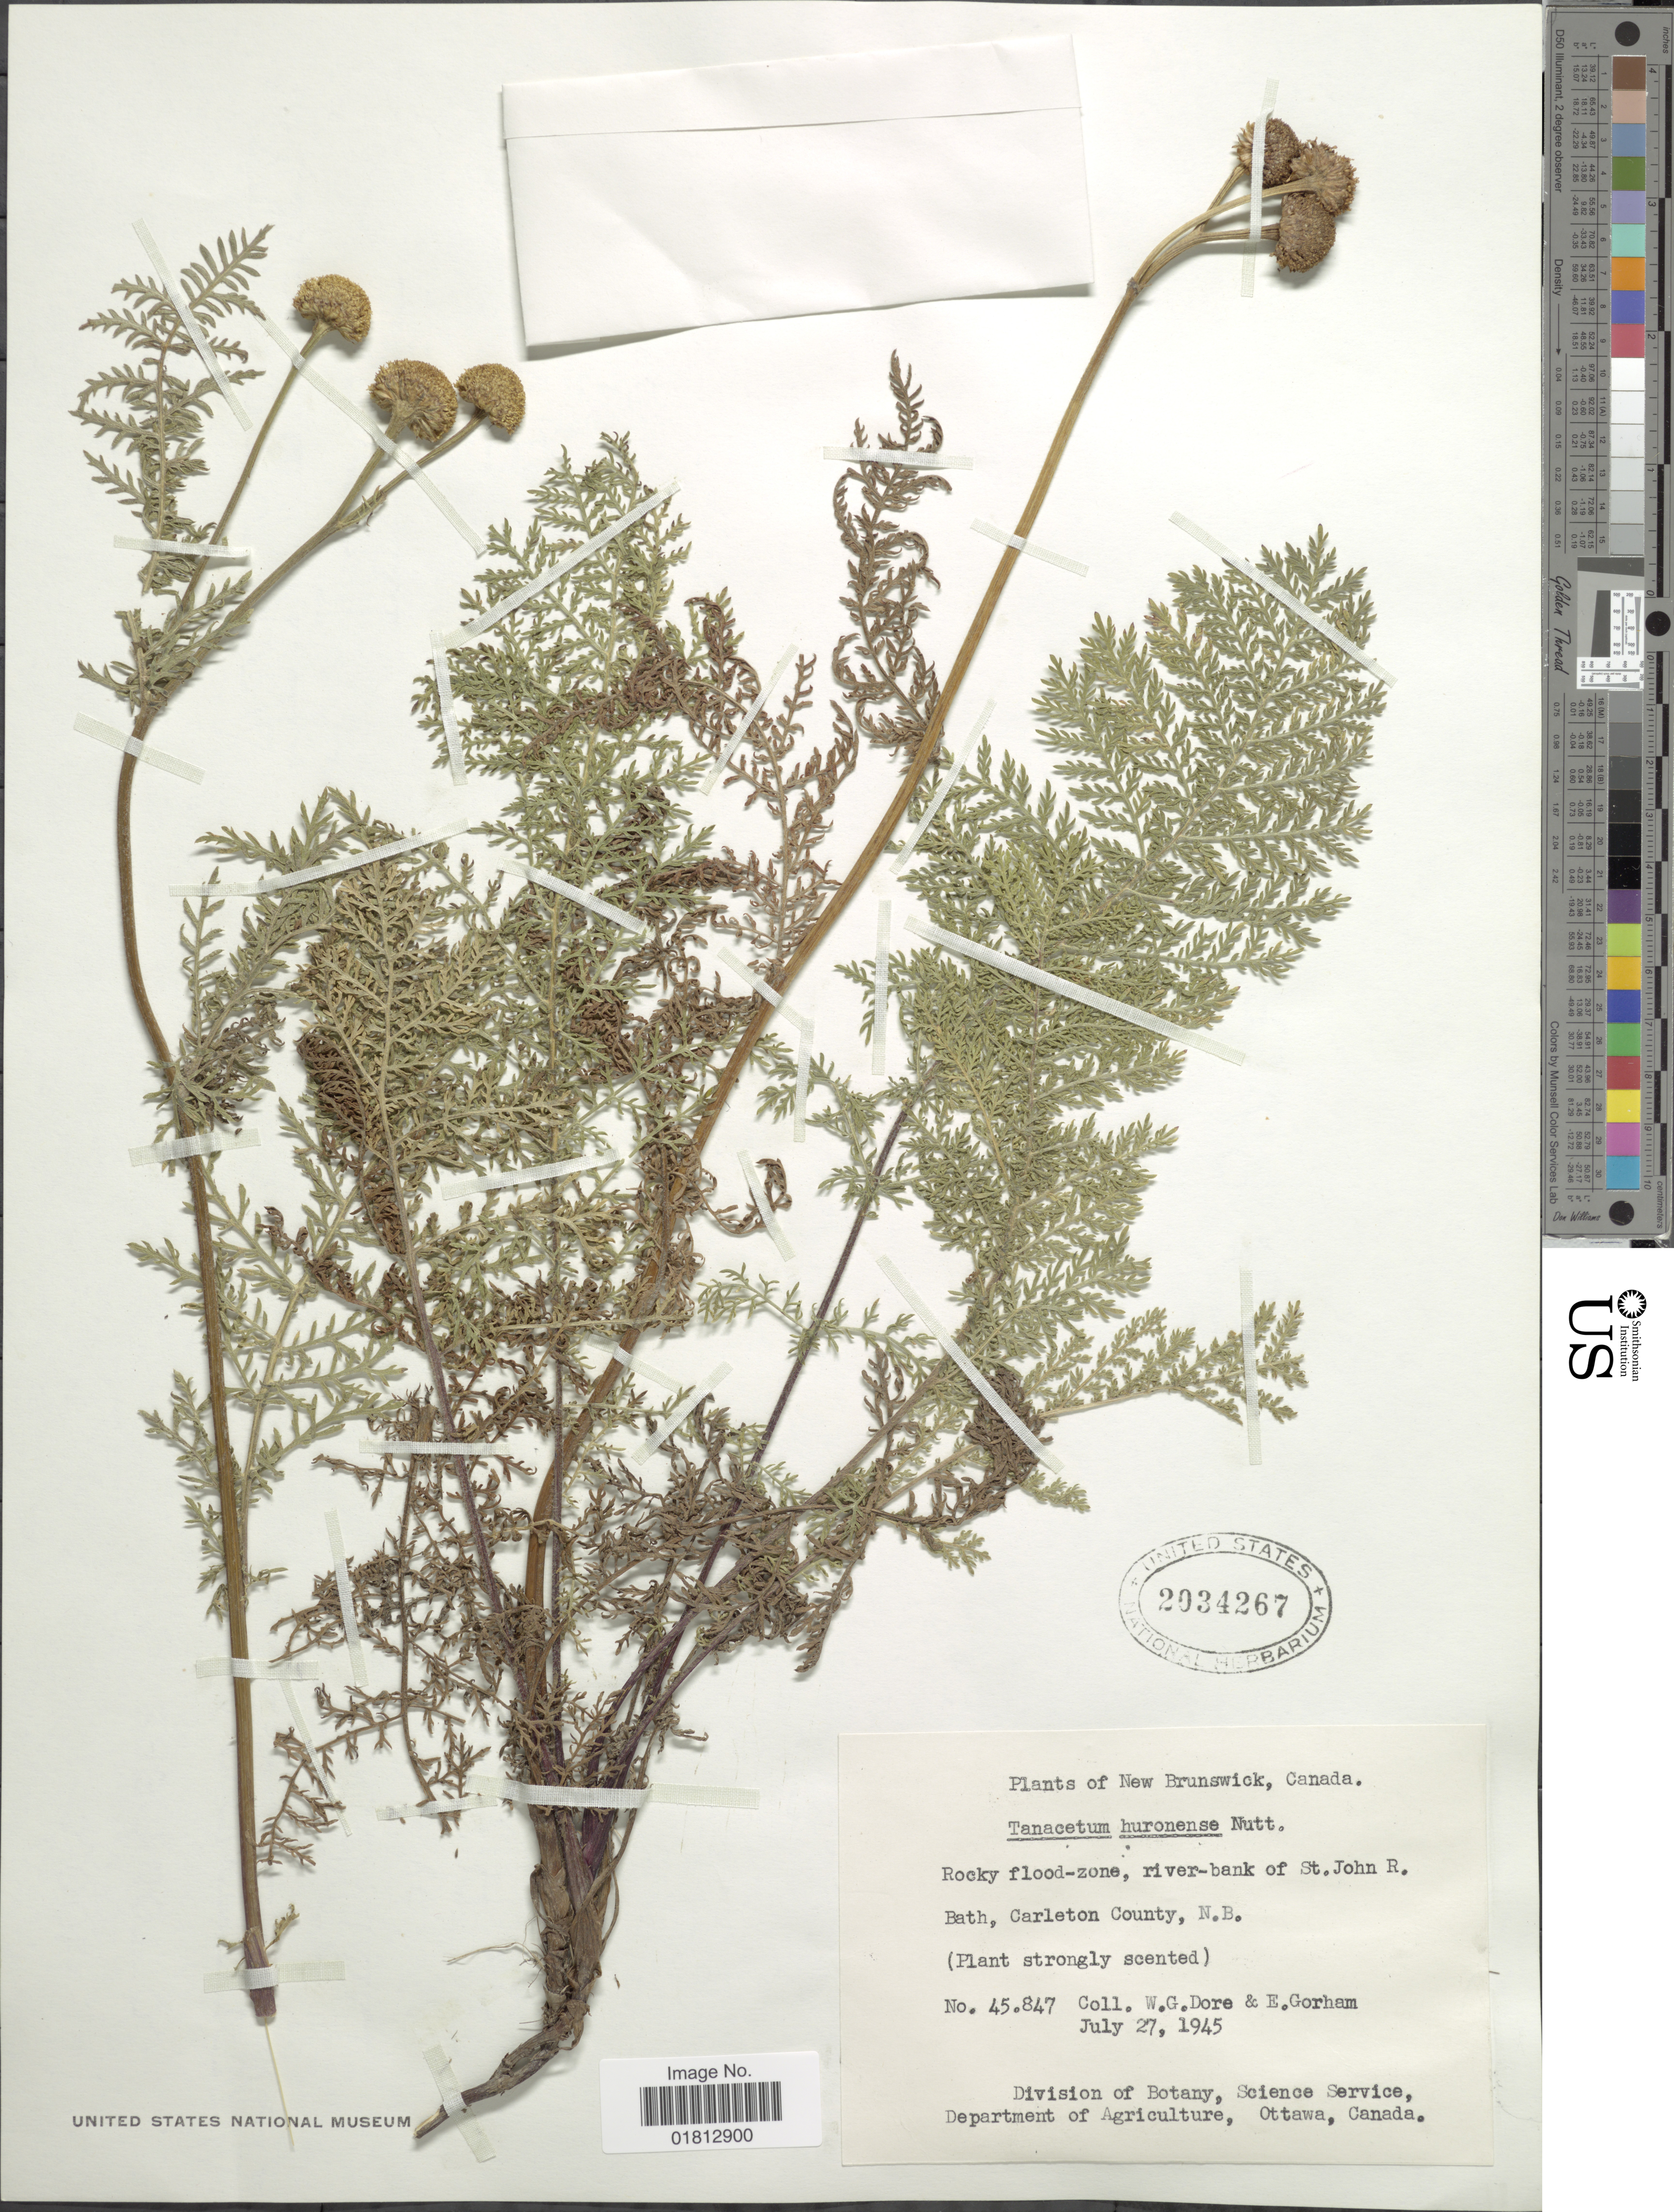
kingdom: Plantae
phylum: Tracheophyta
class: Magnoliopsida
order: Asterales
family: Asteraceae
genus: Tanacetum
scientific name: Tanacetum huronense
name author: Nutt.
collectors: W. Dore & E. Gorham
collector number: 45847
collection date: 1945-07-27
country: Canada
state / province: New Brunswick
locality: Bath, Carleton County, N. B.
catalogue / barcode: US 2034267